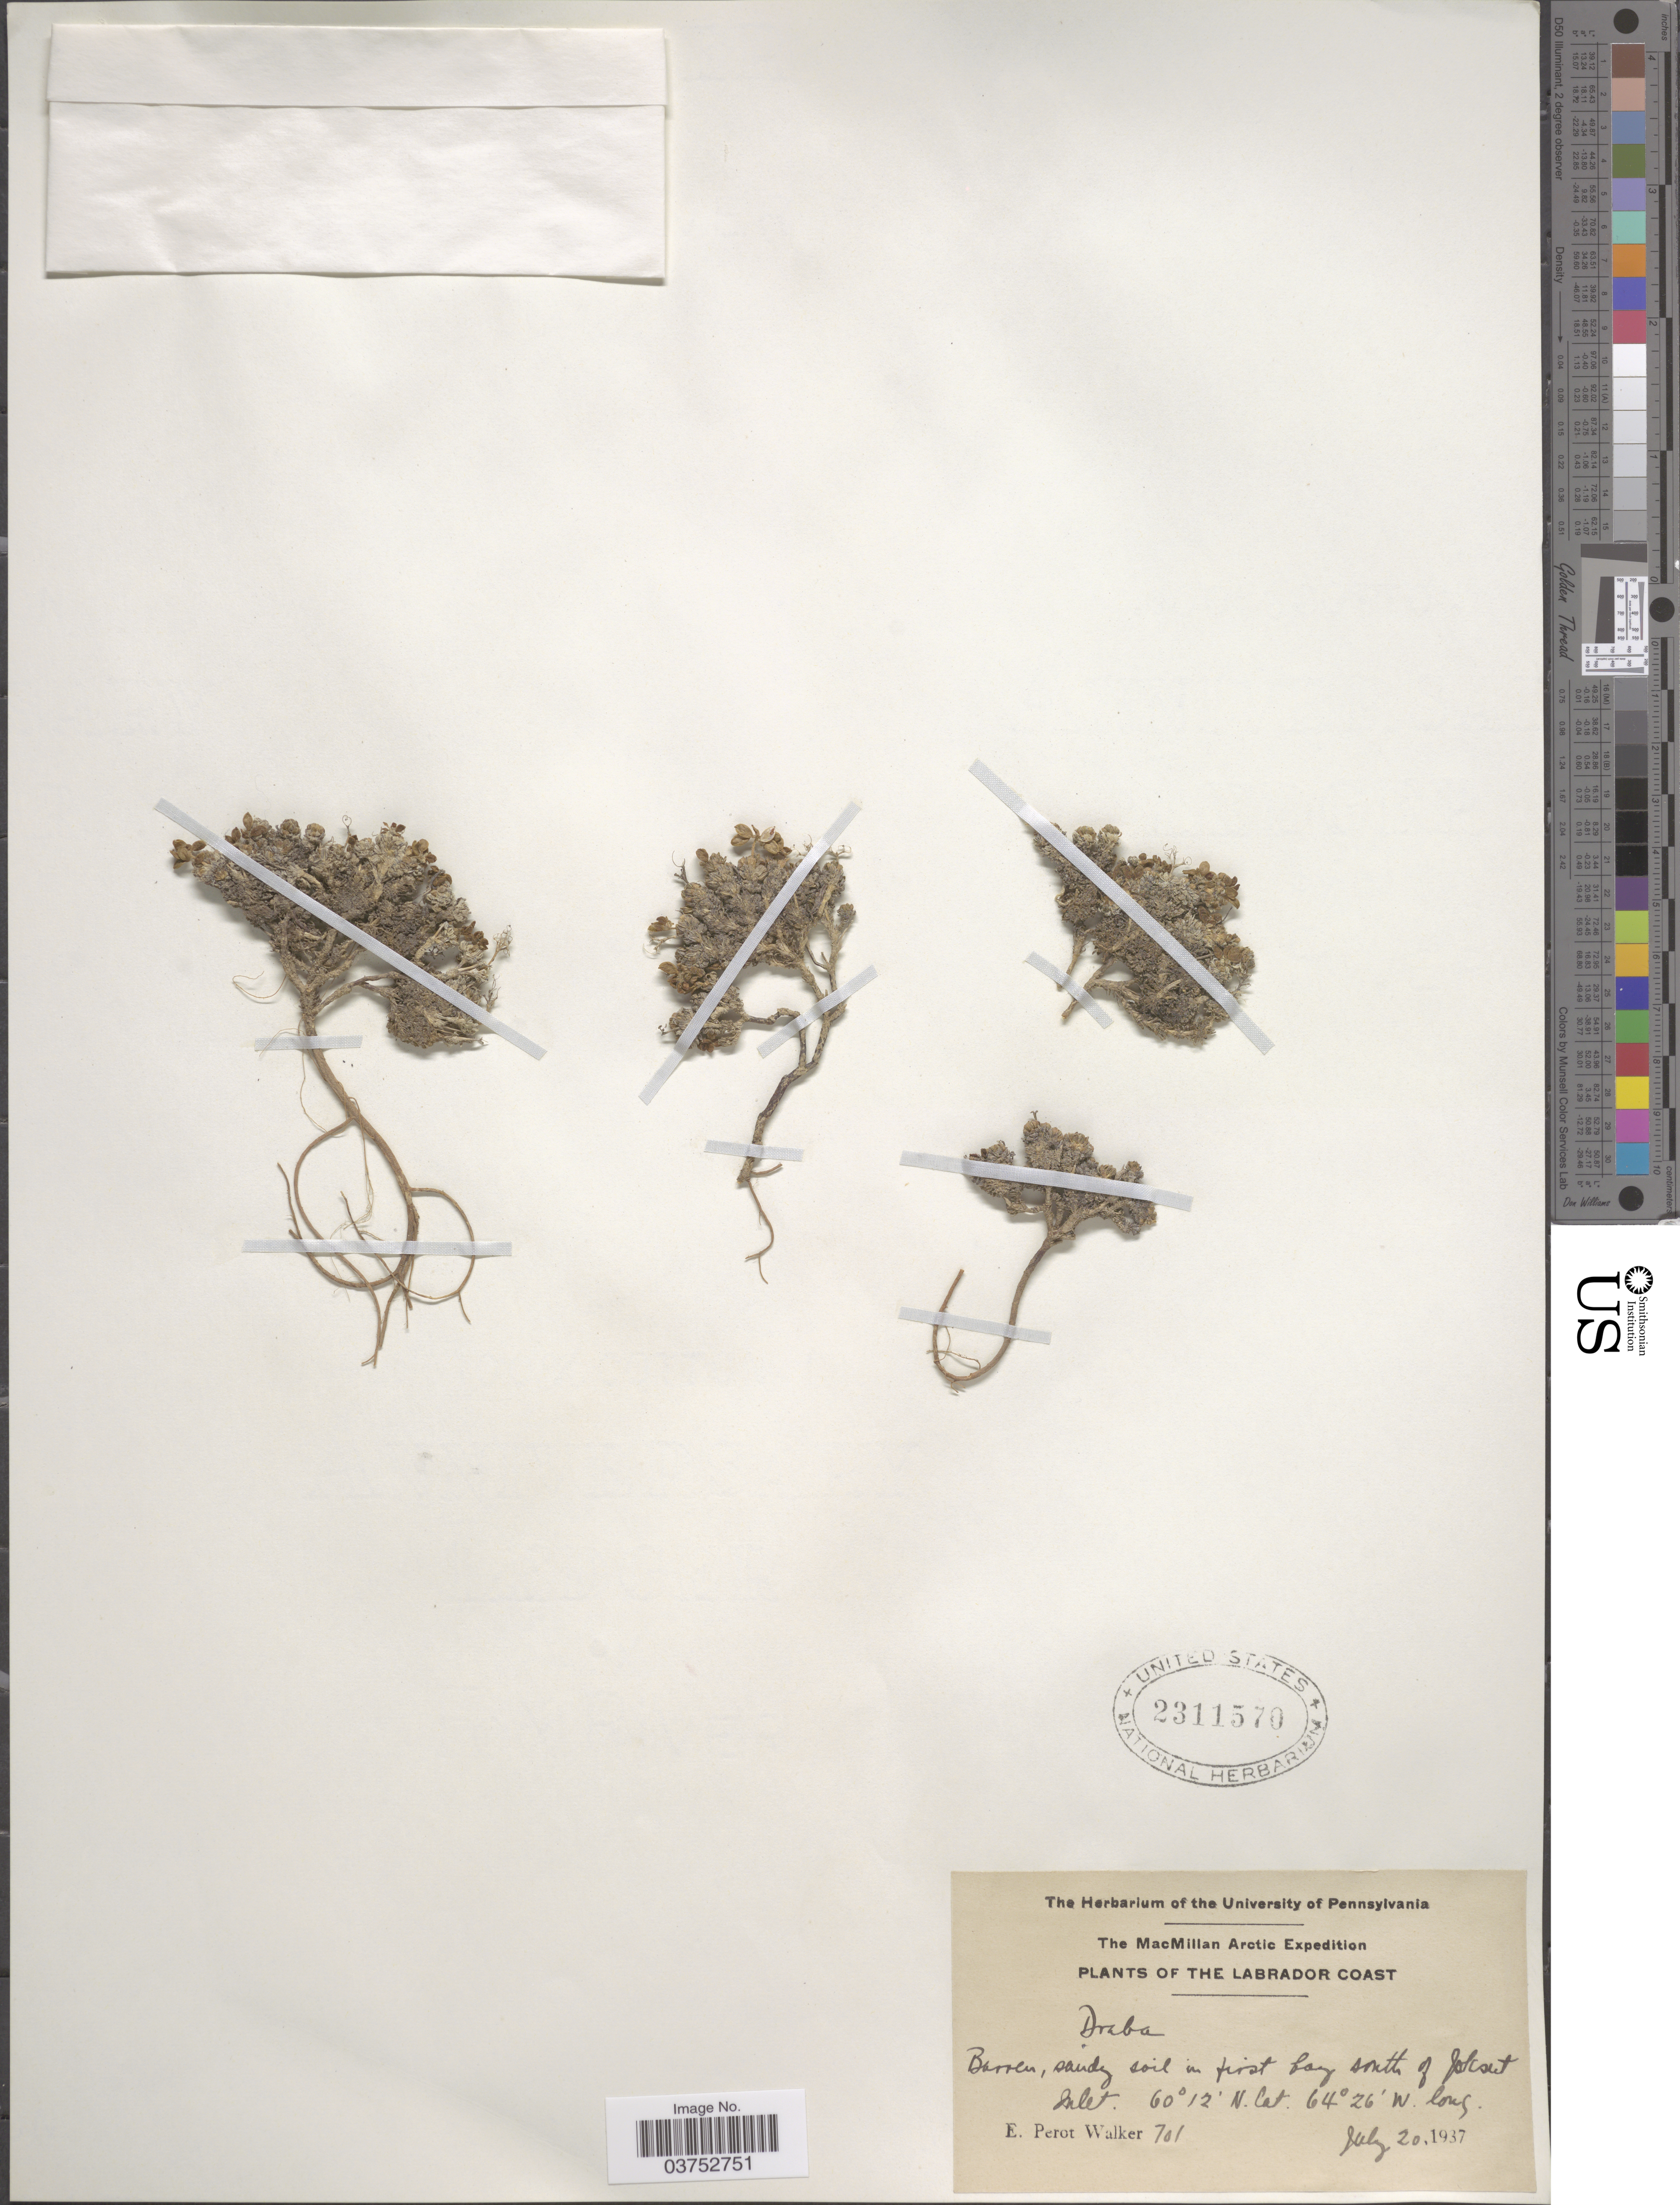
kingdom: Plantae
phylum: Tracheophyta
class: Magnoliopsida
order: Brassicales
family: Brassicaceae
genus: Draba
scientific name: Draba sp.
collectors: E. Walker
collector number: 701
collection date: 1937-07-20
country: Canada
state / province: Newfoundland and Labrador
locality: The Labrador Coast. Barren, sandy soil in first bay south of Joksut Inlet.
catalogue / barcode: US 2311570